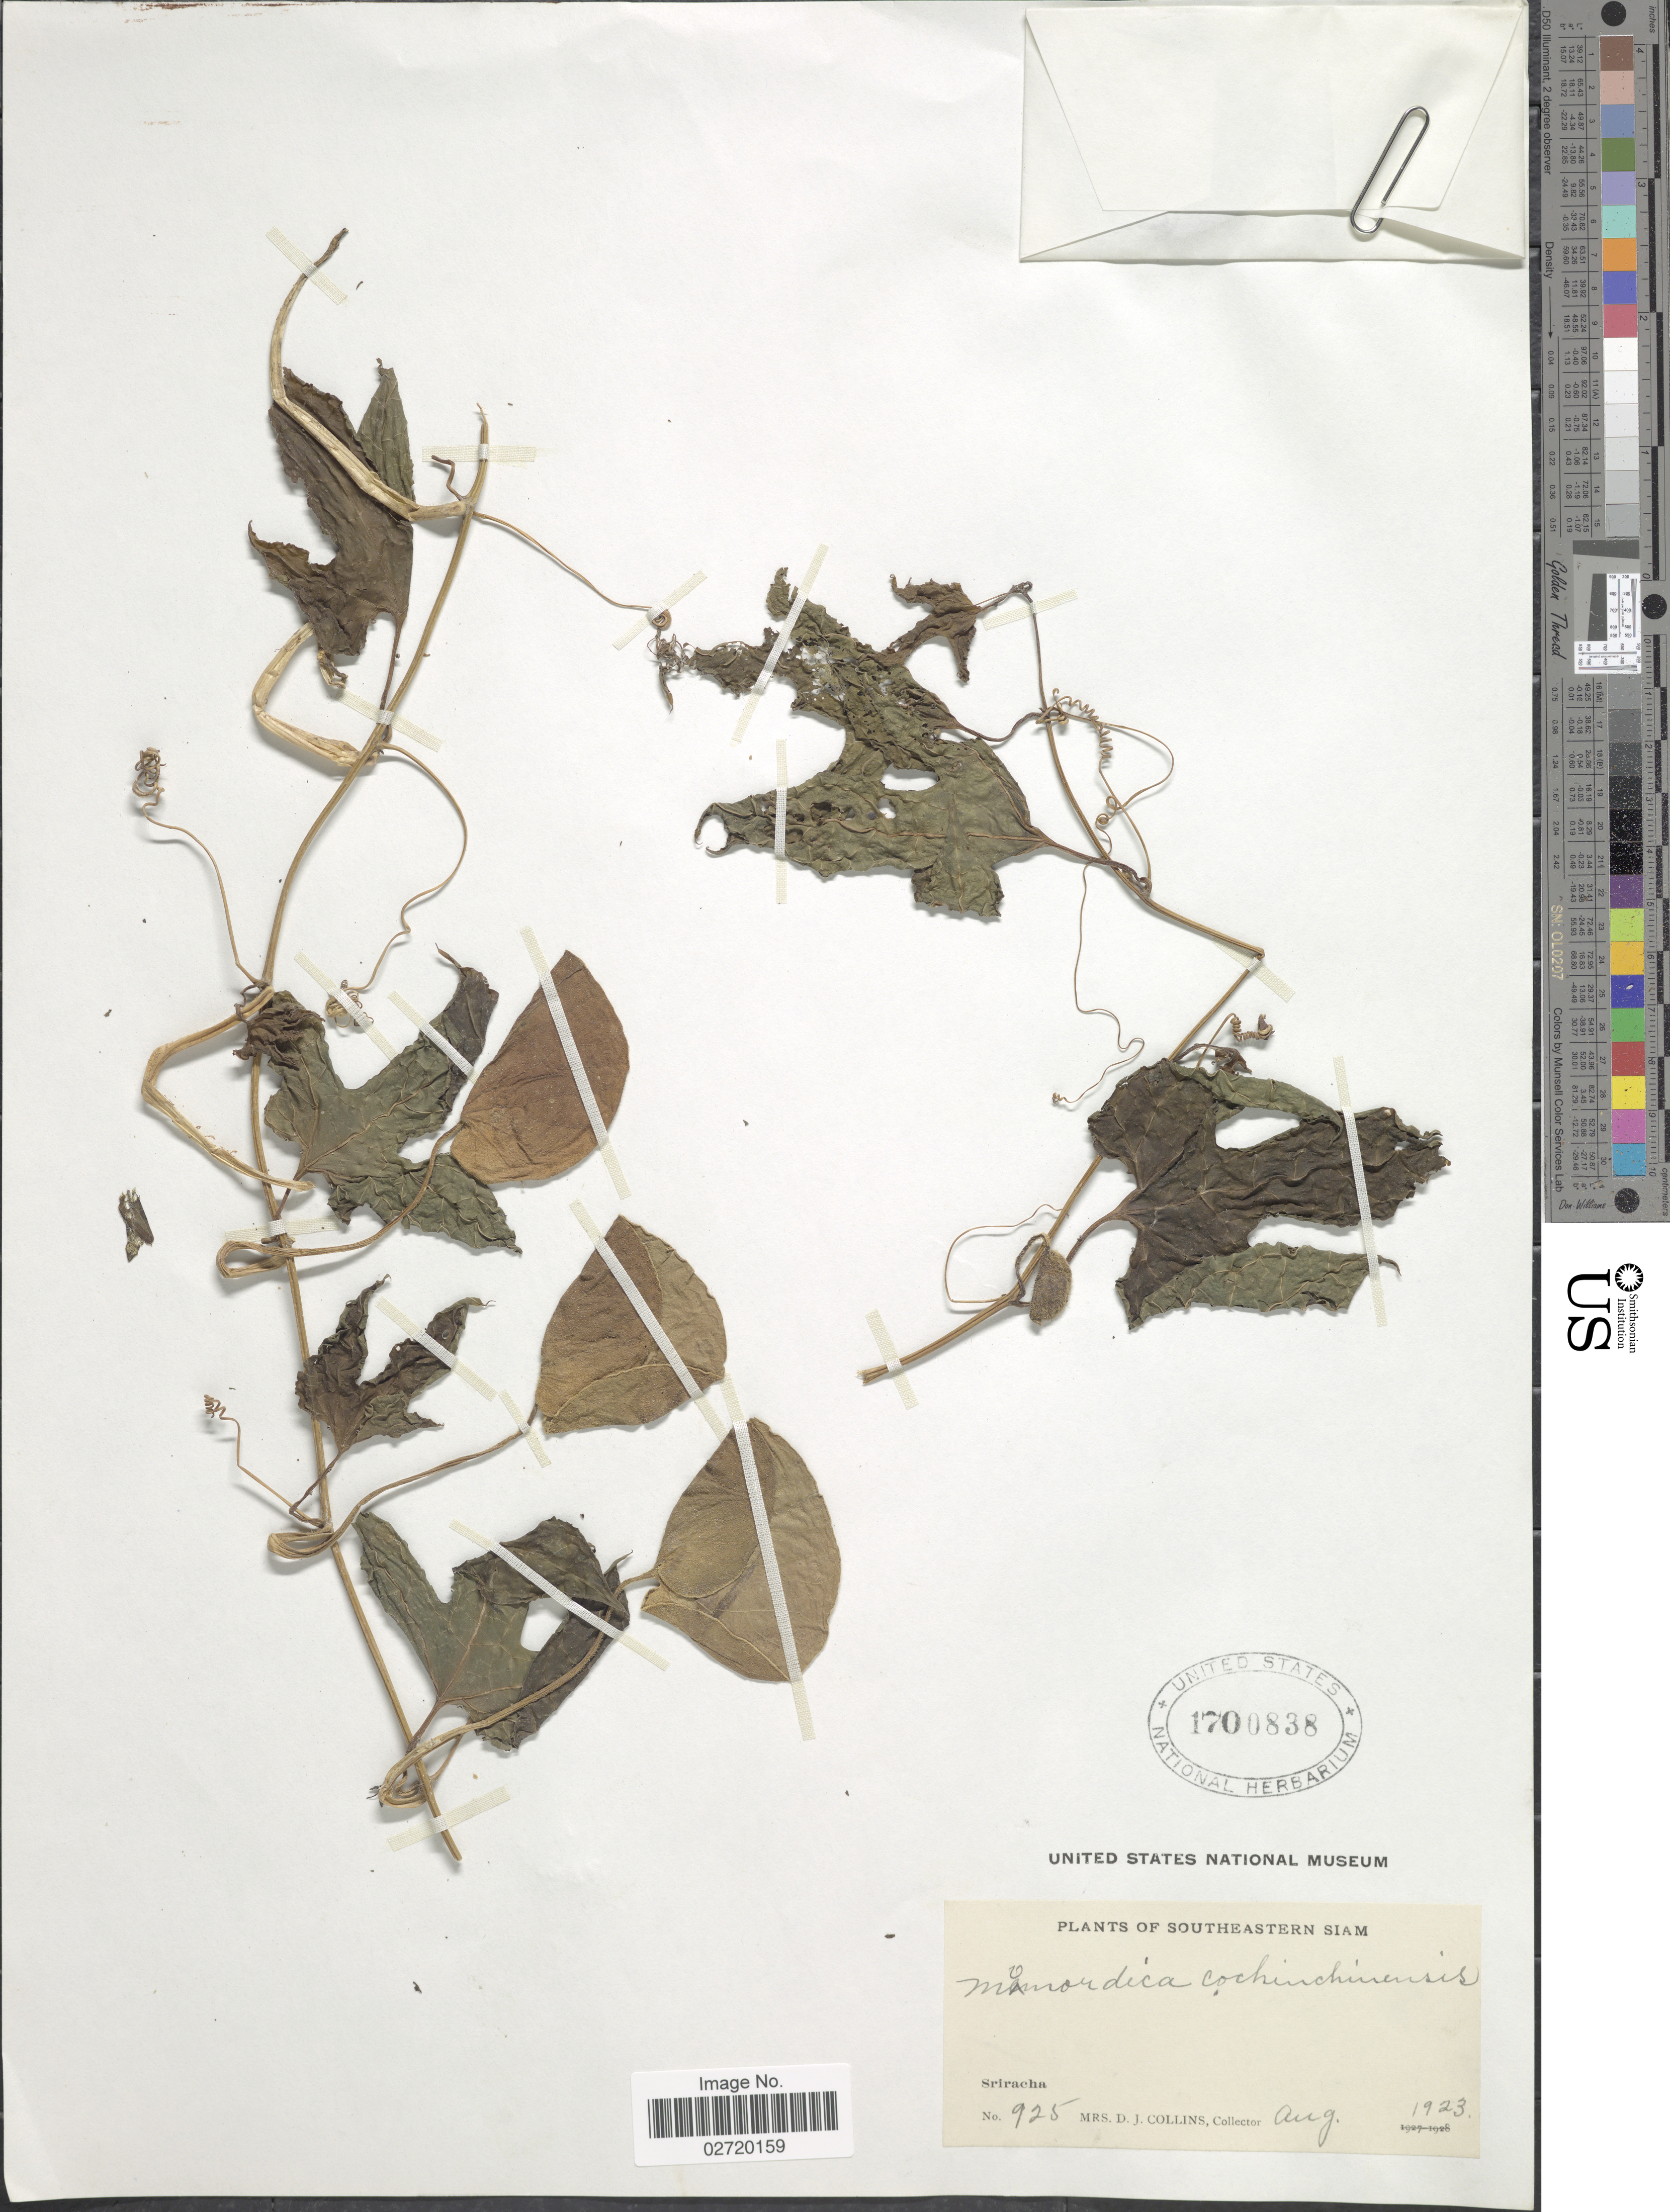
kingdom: Plantae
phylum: Tracheophyta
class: Magnoliopsida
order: Cucurbitales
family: Cucurbitaceae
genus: Momordica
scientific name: Momordica cochinchinensis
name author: (Lour.) Spreng.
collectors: Mrs. D. J. Collins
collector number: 925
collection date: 1923-08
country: Thailand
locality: Southeastern Siam, Sriracha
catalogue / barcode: US 1700838